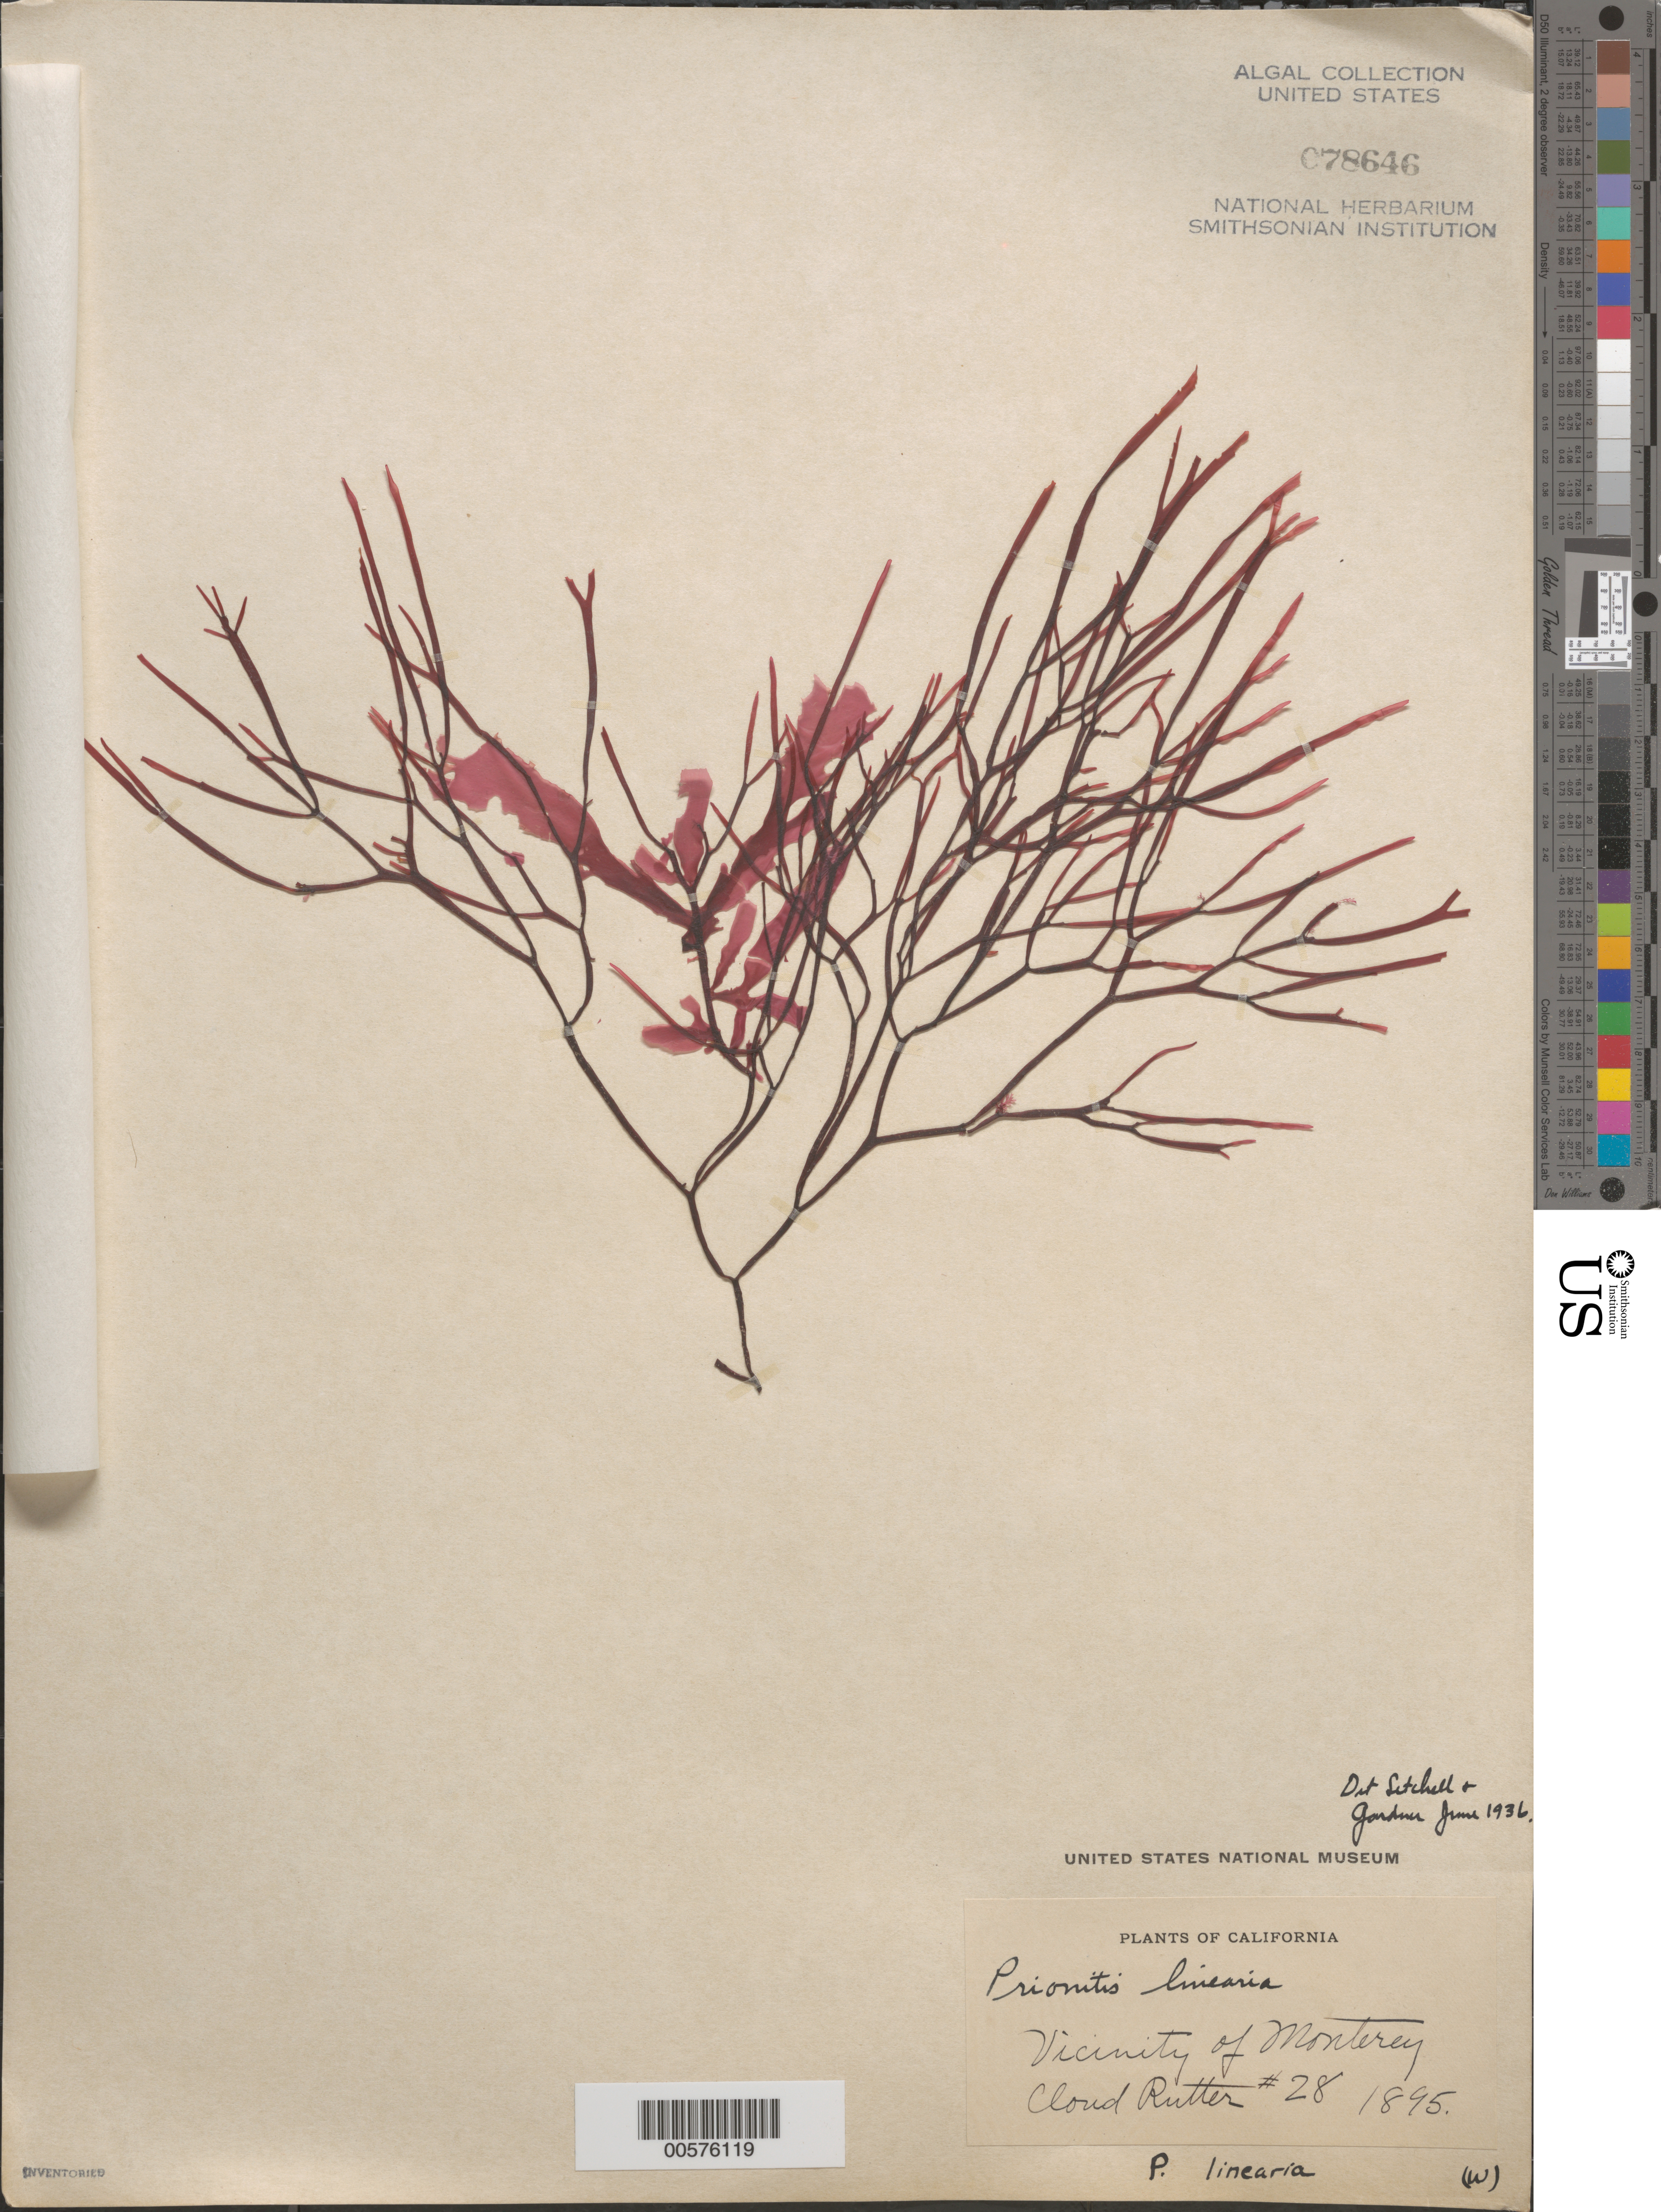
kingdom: Plantae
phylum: Rhodophyta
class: Florideophyceae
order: Cryptonemiales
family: Cryptonemiaceae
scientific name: Prionitis linearis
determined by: Gardner, N. L.; Setchell, W. A.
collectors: C. Rutter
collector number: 28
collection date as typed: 1895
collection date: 1895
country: United States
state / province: California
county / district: Monterey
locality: Monterey area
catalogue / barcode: US 78646